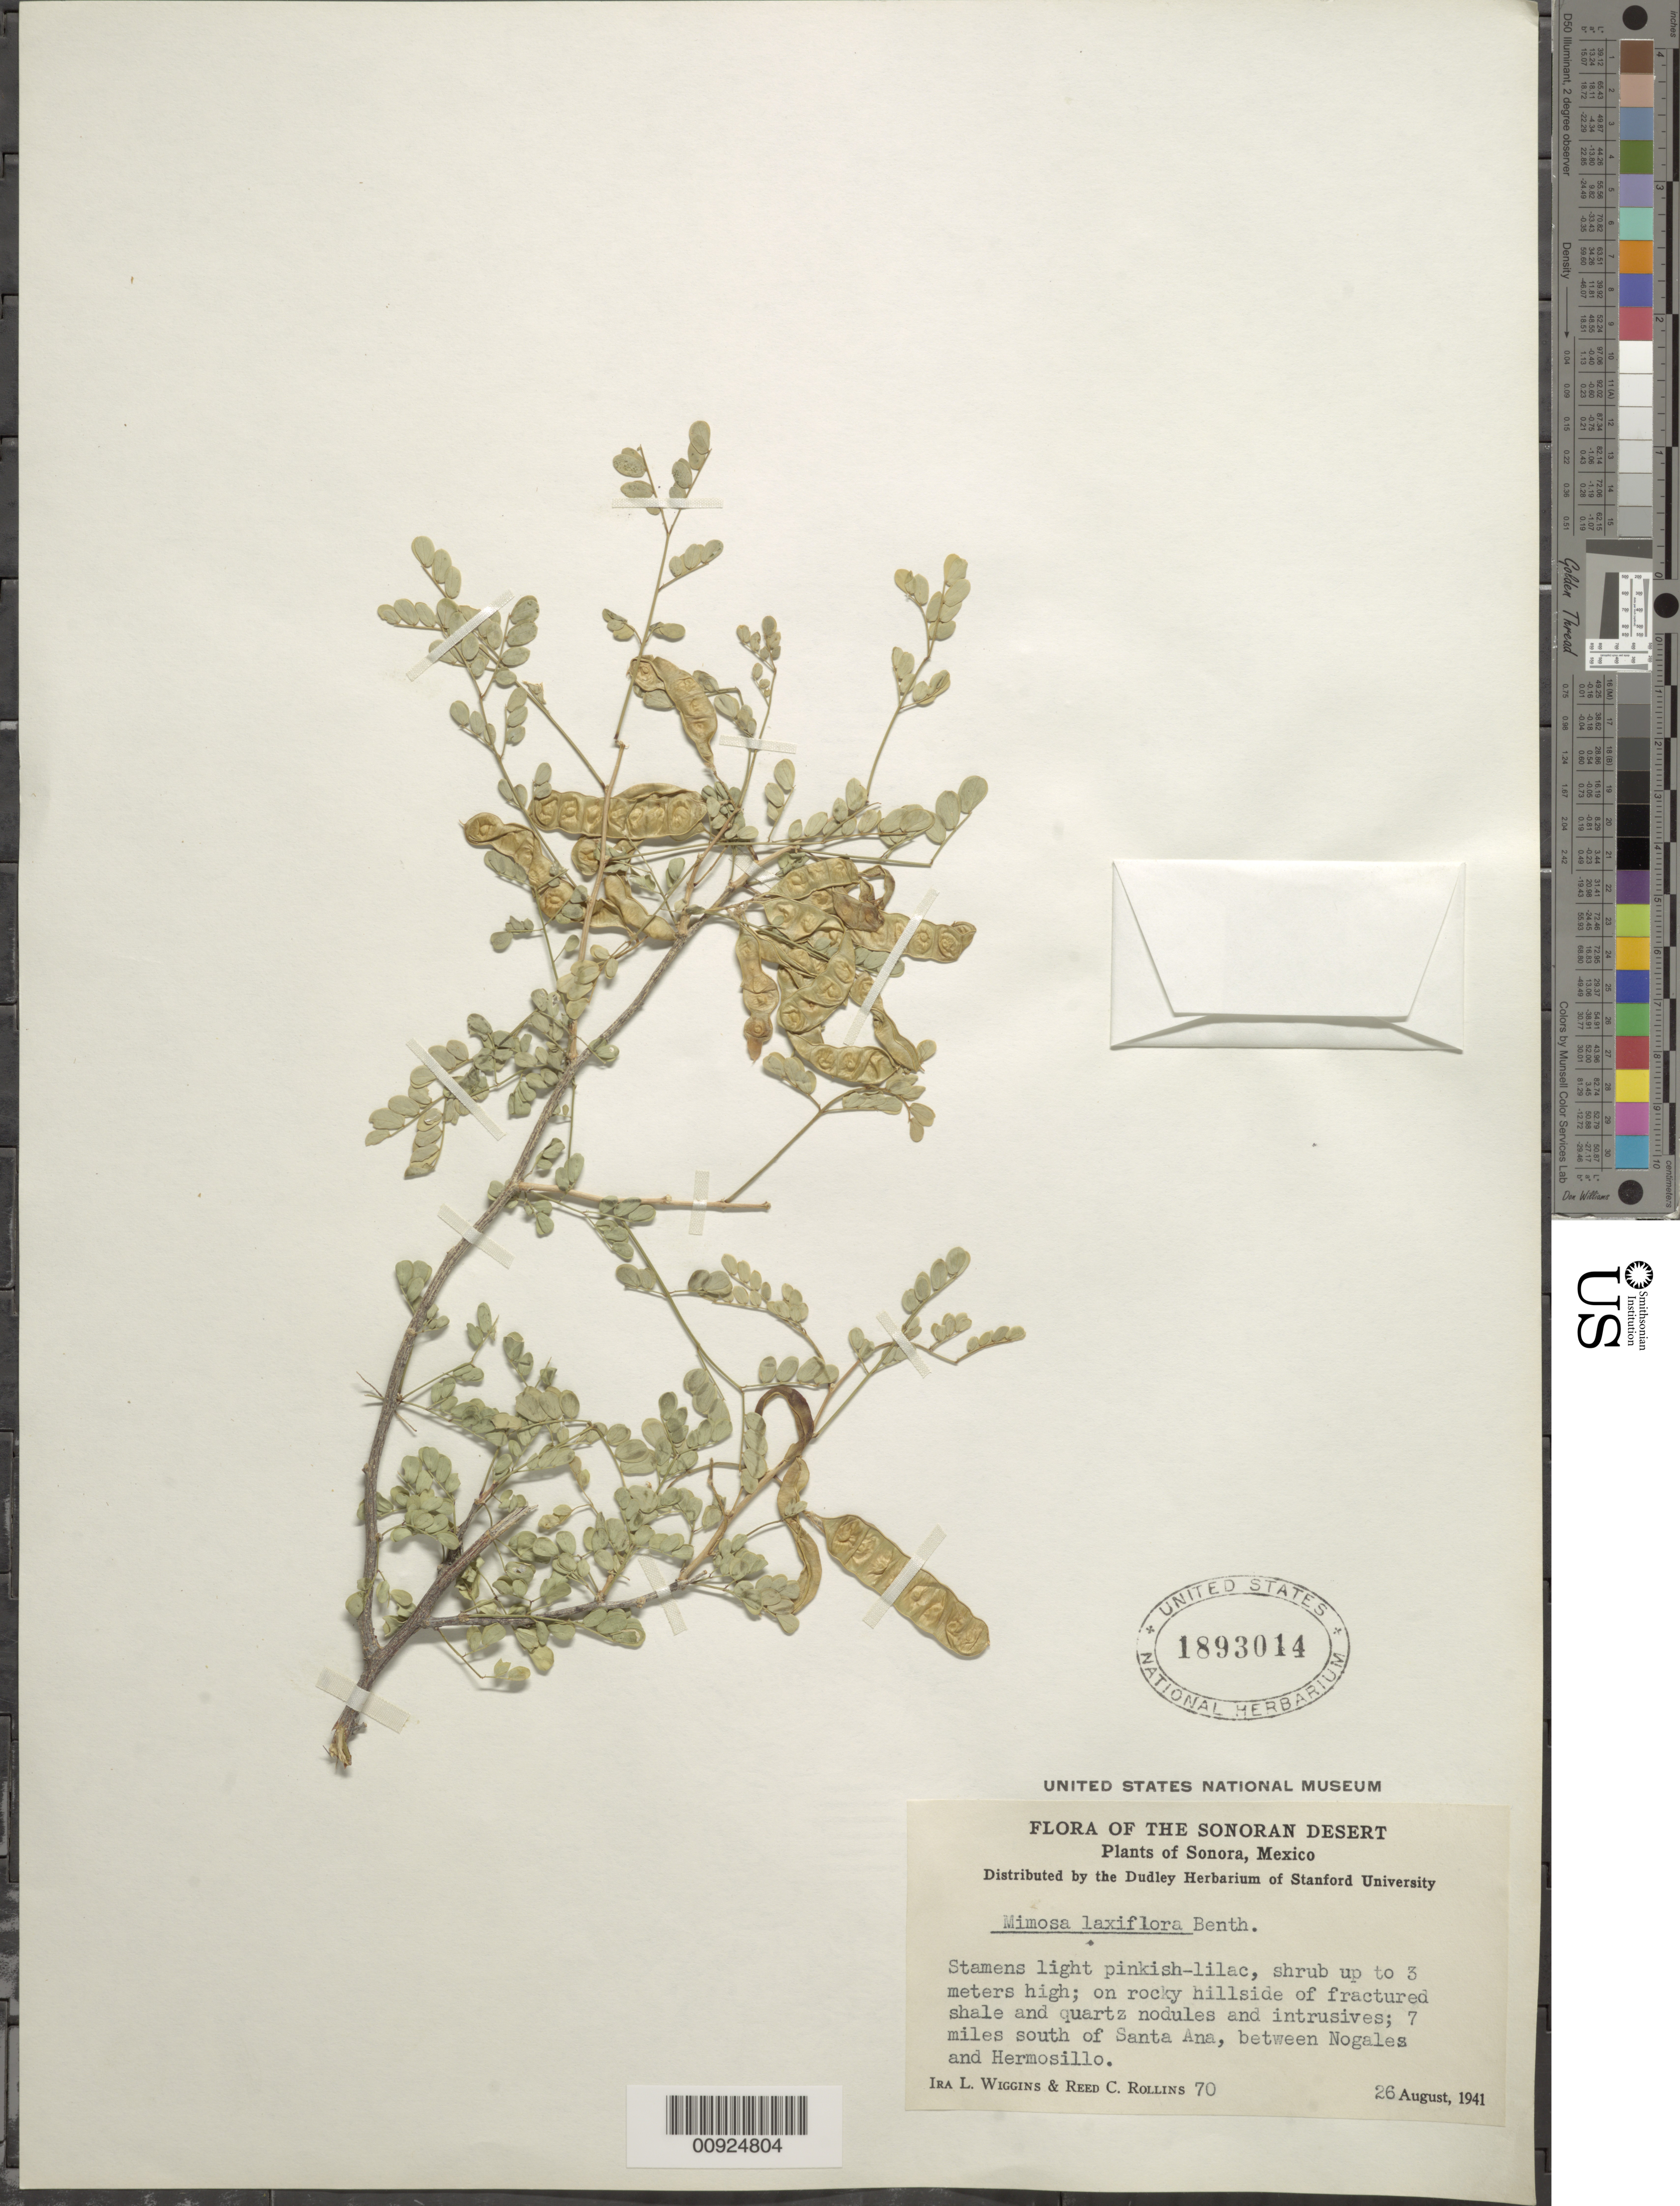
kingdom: Plantae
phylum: Tracheophyta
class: Magnoliopsida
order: Fabales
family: Fabaceae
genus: Mimosa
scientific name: Mimosa laxiflora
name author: Benth.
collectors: I. L. Wiggins & R. C. Rollins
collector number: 70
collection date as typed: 26 Aug 1941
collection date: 1941-08-26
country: Mexico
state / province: Sonora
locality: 7 miles south of Santa Ana, between Nogales and Hermosillo.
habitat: On rocky hillside of fractured shale and quartz nodules and intrusives.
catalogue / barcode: US 1893014